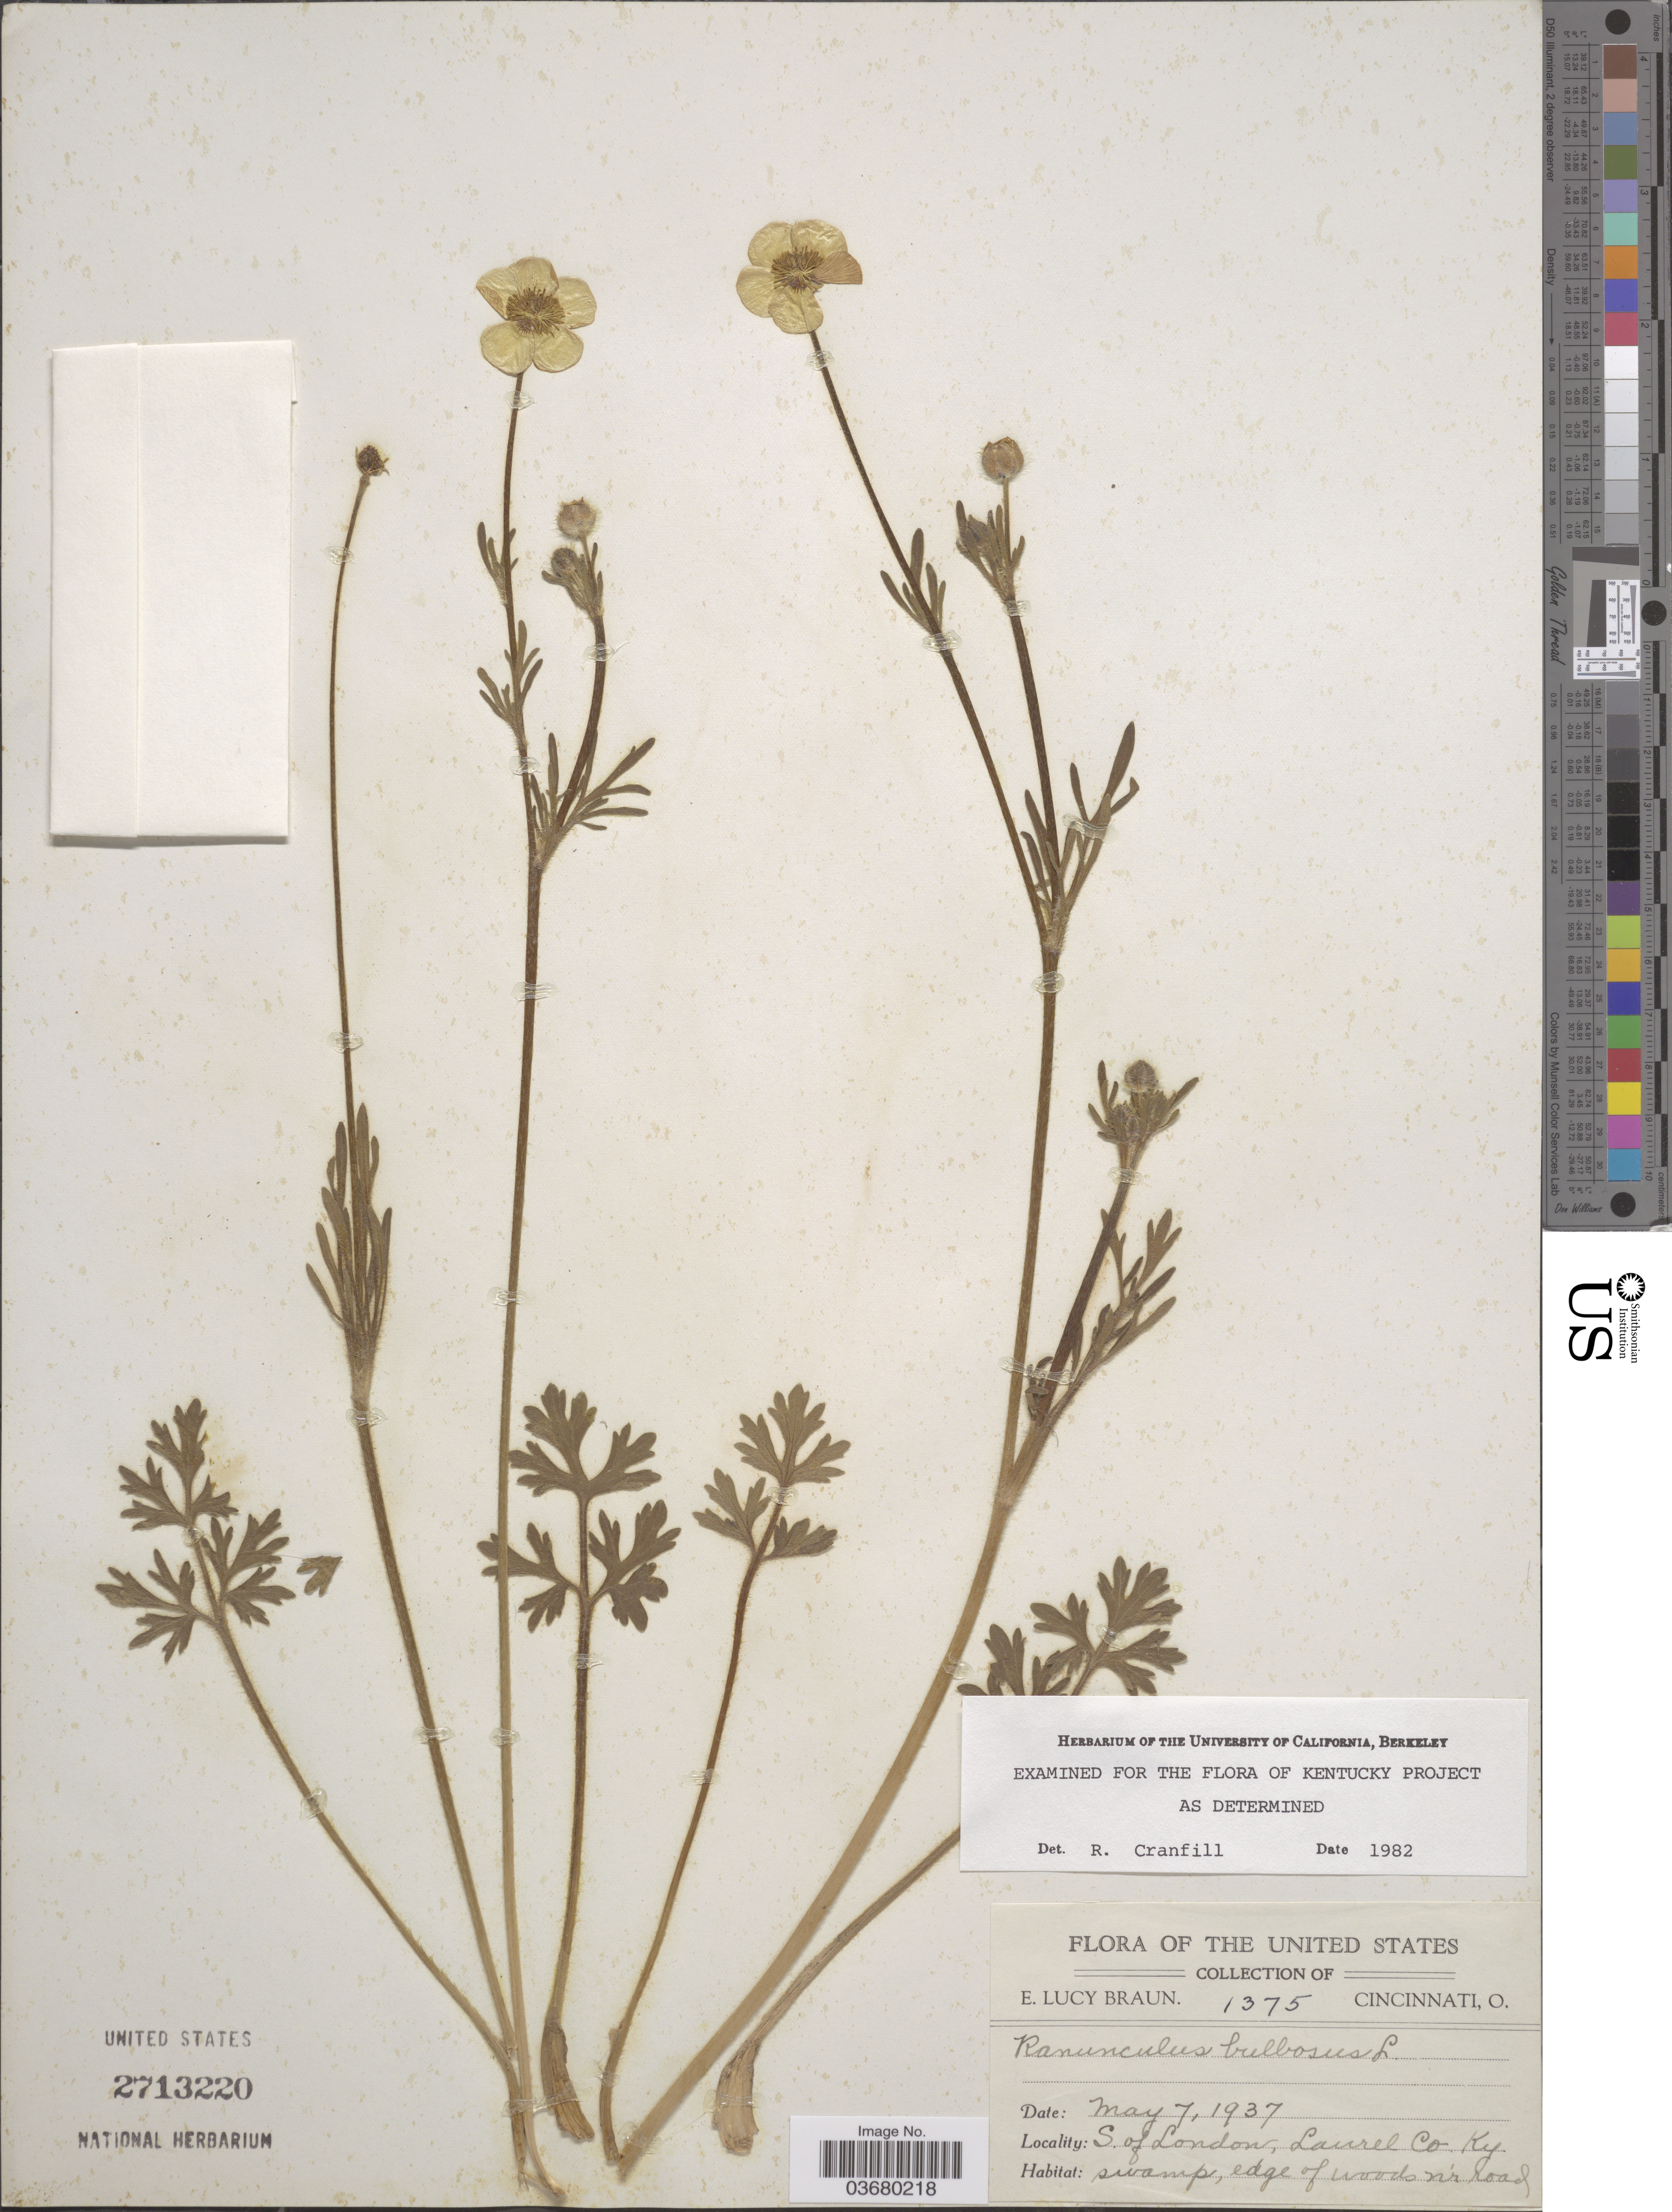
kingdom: Plantae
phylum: Tracheophyta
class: Magnoliopsida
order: Ranunculales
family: Ranunculaceae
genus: Ranunculus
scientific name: Ranunculus bulbosus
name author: L.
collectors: E. L. Braun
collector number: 1375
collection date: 1937-05-07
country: United States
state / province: Kentucky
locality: S. of London, Laurel Co.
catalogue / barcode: US 2713220